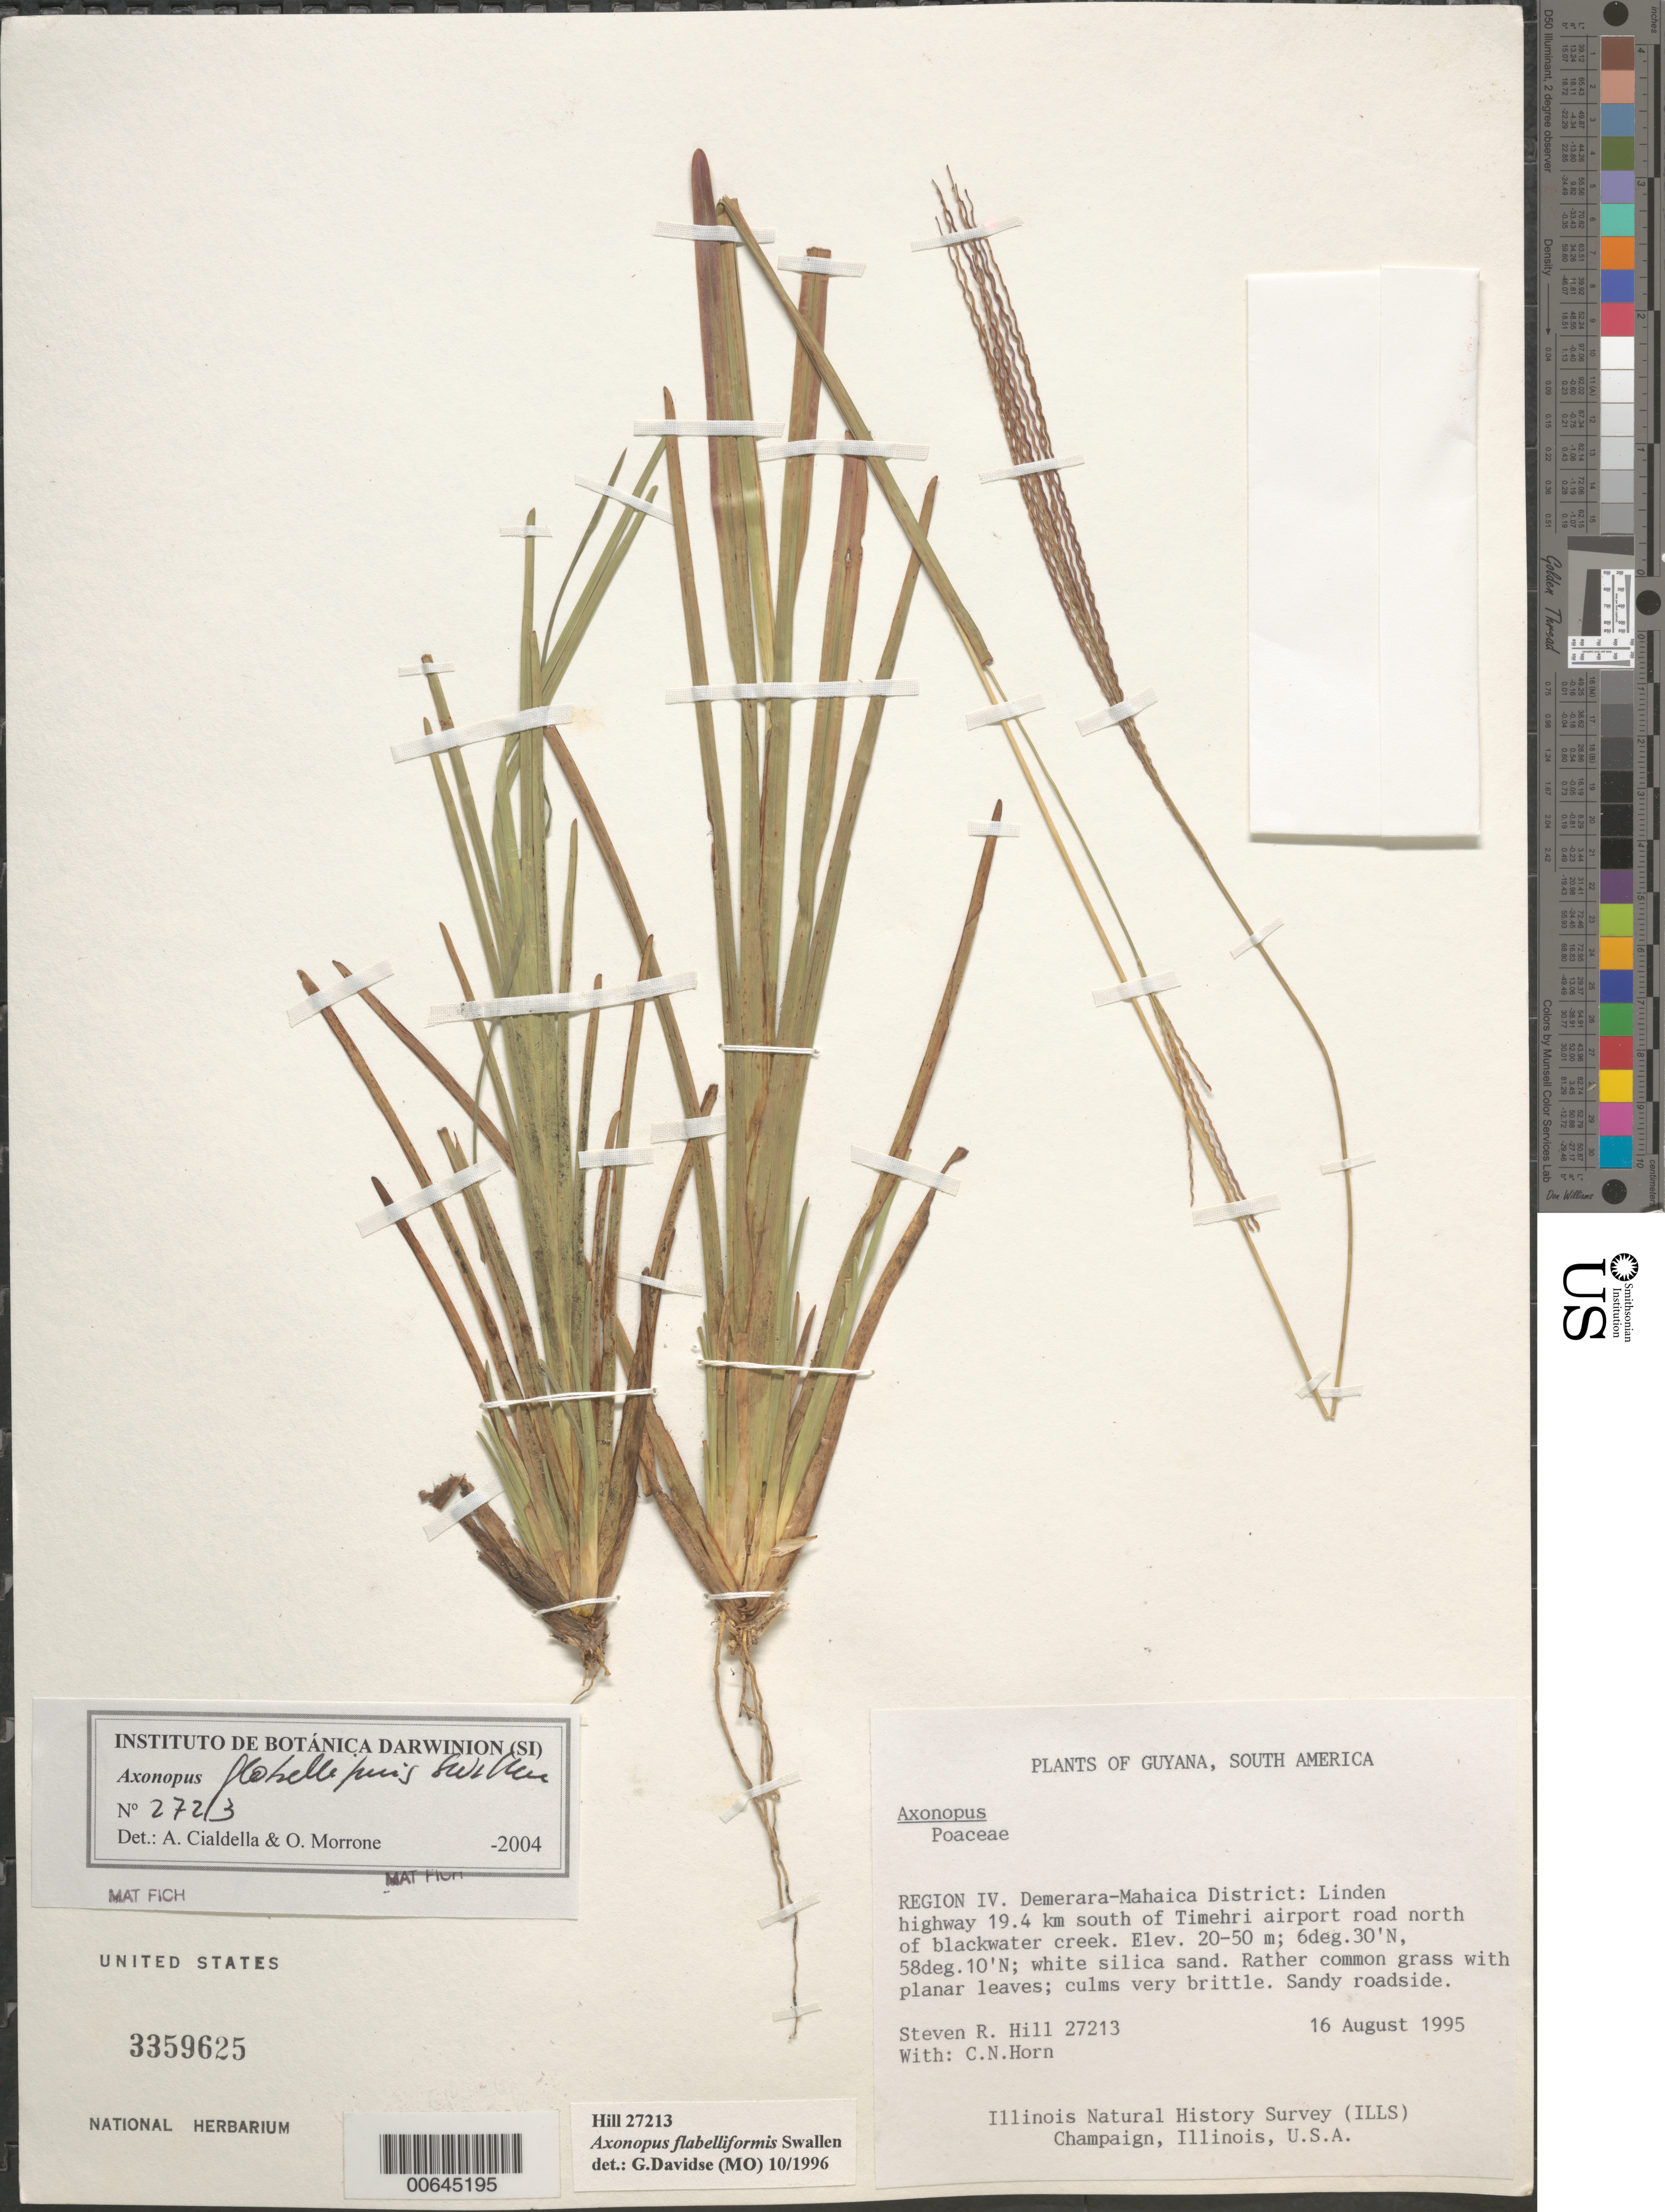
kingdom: Plantae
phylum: Tracheophyta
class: Liliopsida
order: Poales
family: Poaceae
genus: Axonopus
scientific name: Axonopus flabelliformis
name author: Swallen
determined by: Davidse, Gerrit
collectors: S. R. Hill, C. N. Horn & H. Vermeer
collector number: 27213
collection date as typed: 16-Aug-95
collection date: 1995-08-16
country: Guyana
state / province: Demerara-Mahaica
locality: Linden Hwy., 19.4 km SE of Timehri Airport road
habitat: North of blackwater creek. White silica sand. Sandy Roadside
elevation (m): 20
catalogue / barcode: US 3359625